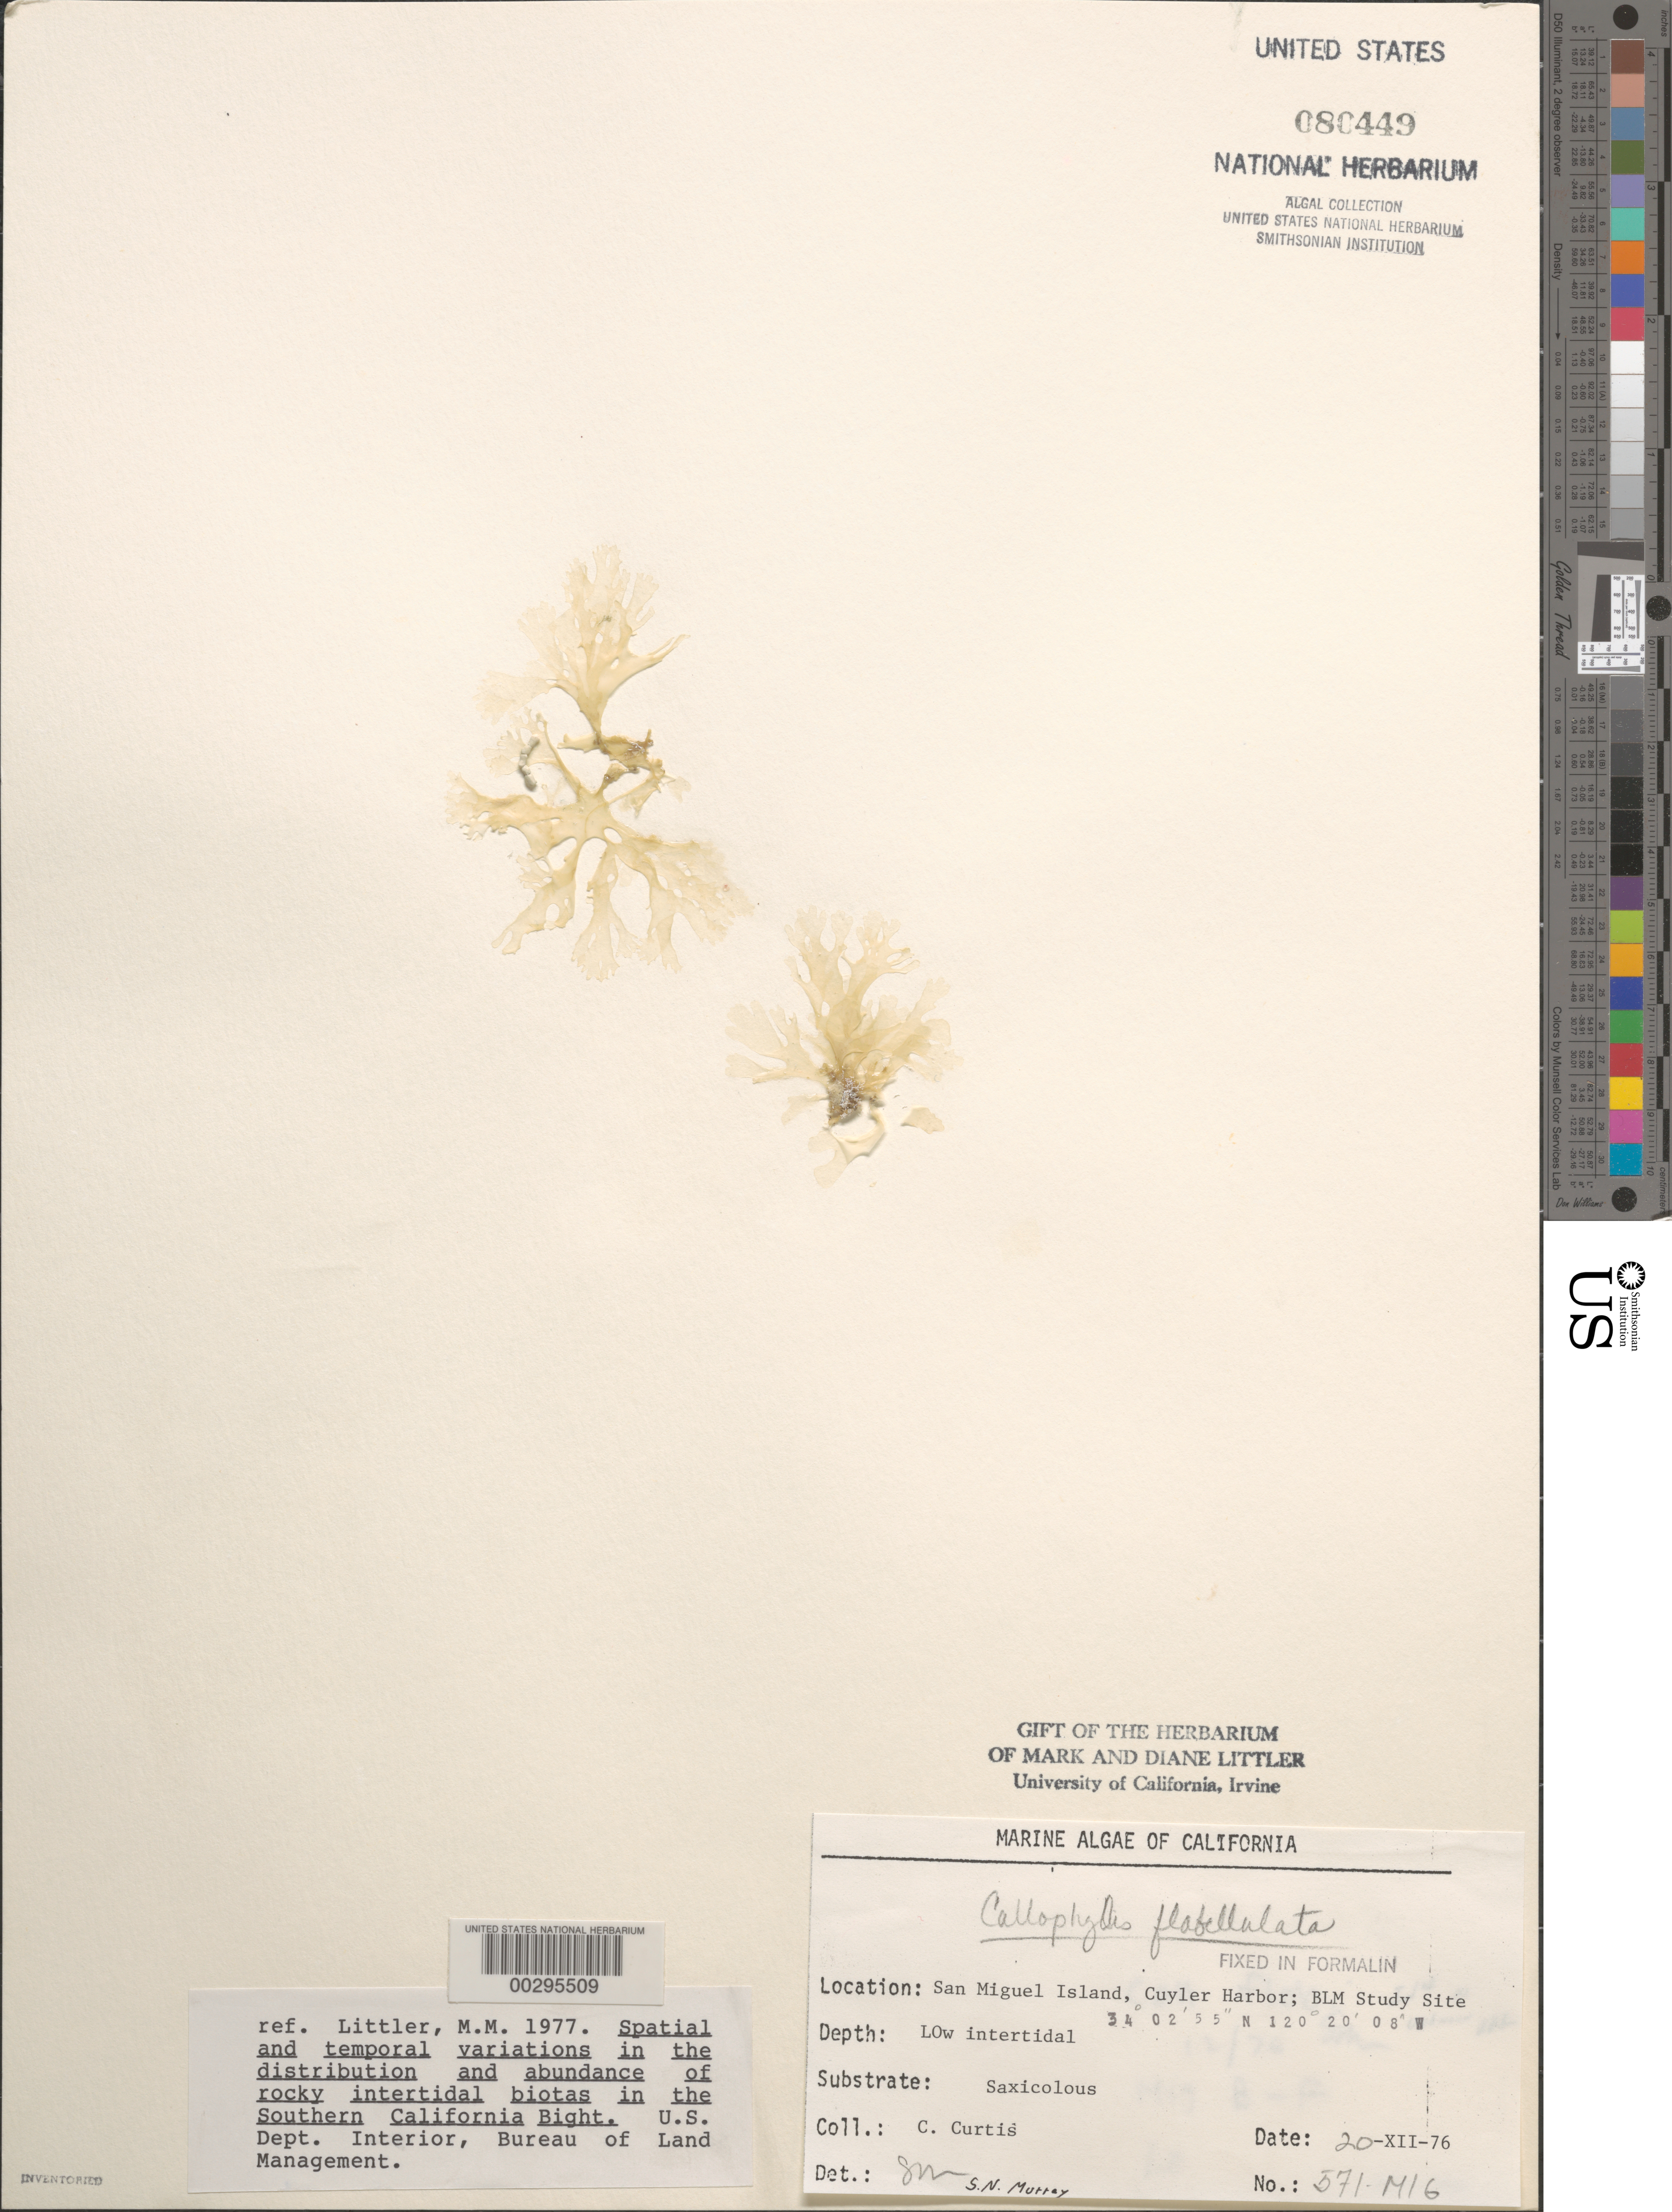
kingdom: Plantae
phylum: Rhodophyta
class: Florideophyceae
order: Gigartinales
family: Kallymeniaceae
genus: Callophyllis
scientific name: Callophyllis flabellulata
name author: Harv.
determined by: Murray, S. N.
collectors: C. Curtis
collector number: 571-mig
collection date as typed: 20 Dec 1976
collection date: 1976-12-20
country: United States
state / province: California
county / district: Santa Barbara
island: San Miguel Island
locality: Cuyler Harbor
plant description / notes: BLM-SOCALBIGHT Rocky Intertidal Survey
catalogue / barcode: US 80449